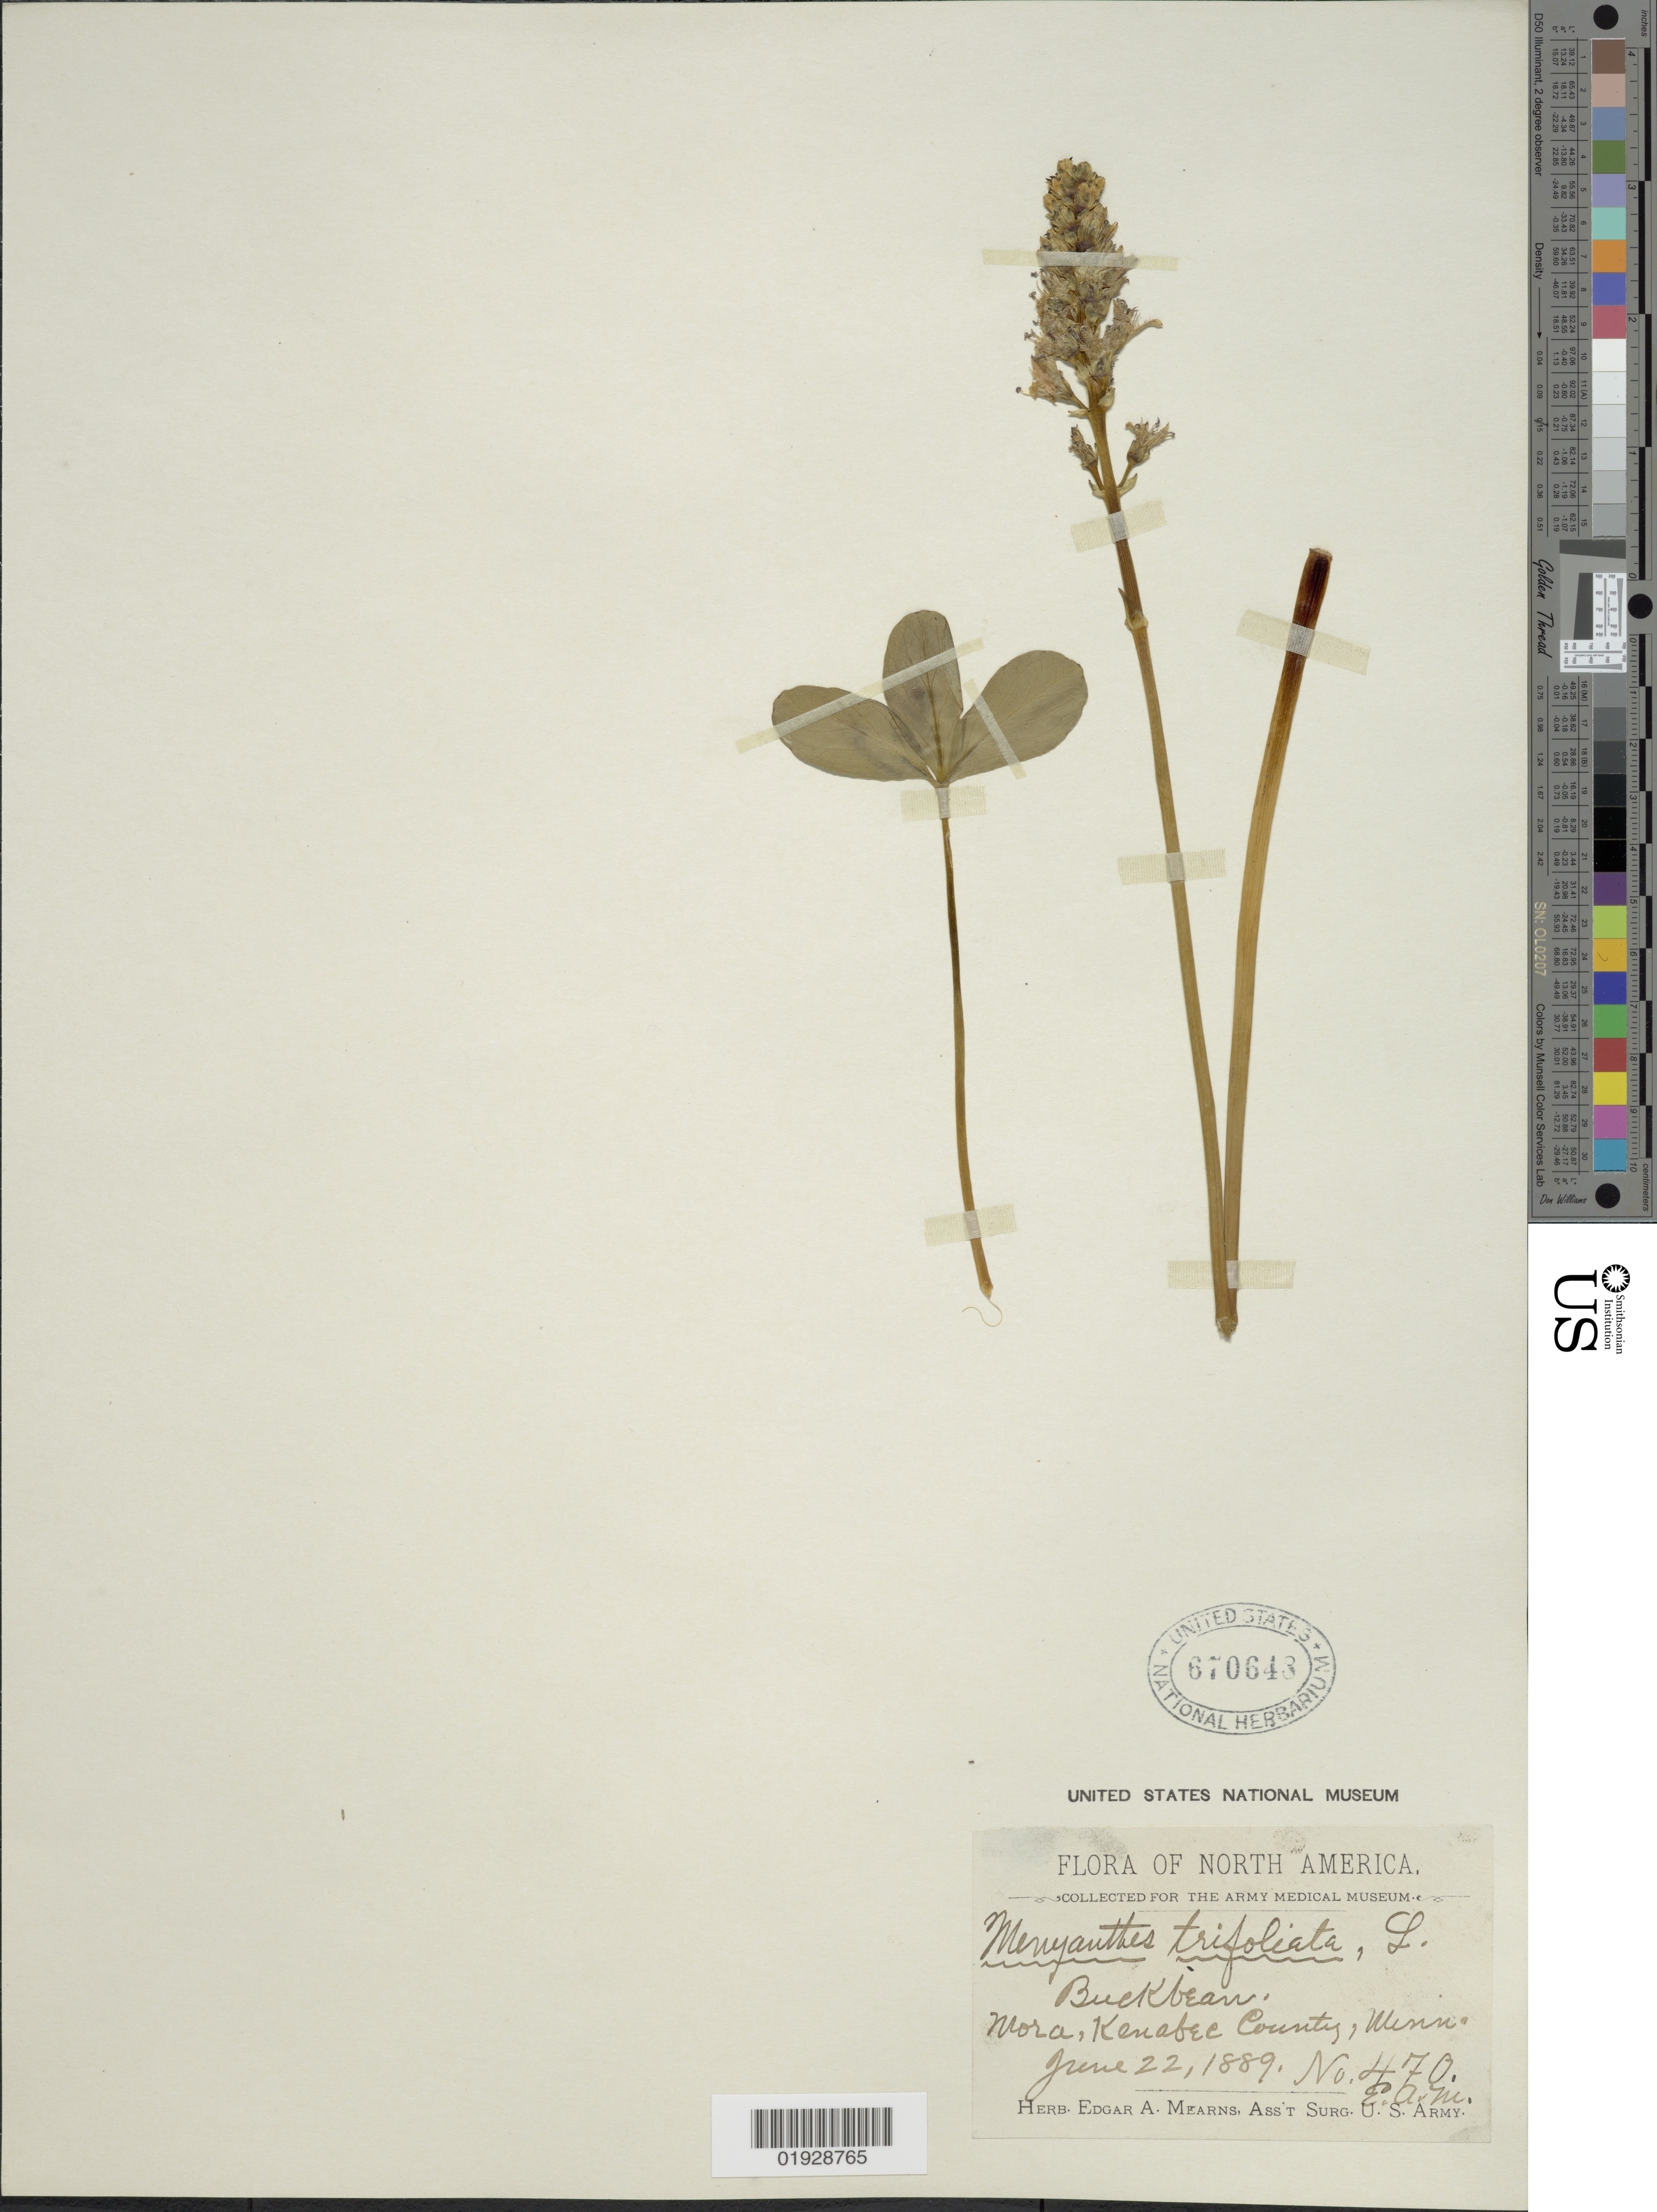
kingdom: Plantae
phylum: Tracheophyta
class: Magnoliopsida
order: Asterales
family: Menyanthaceae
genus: Menyanthes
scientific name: Menyanthes trifoliata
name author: L.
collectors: E. A. Mearns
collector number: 470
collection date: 1889-06-22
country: United States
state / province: Minnesota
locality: Buckbean, Mora, Kanabec County, Minn.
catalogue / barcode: US 670648